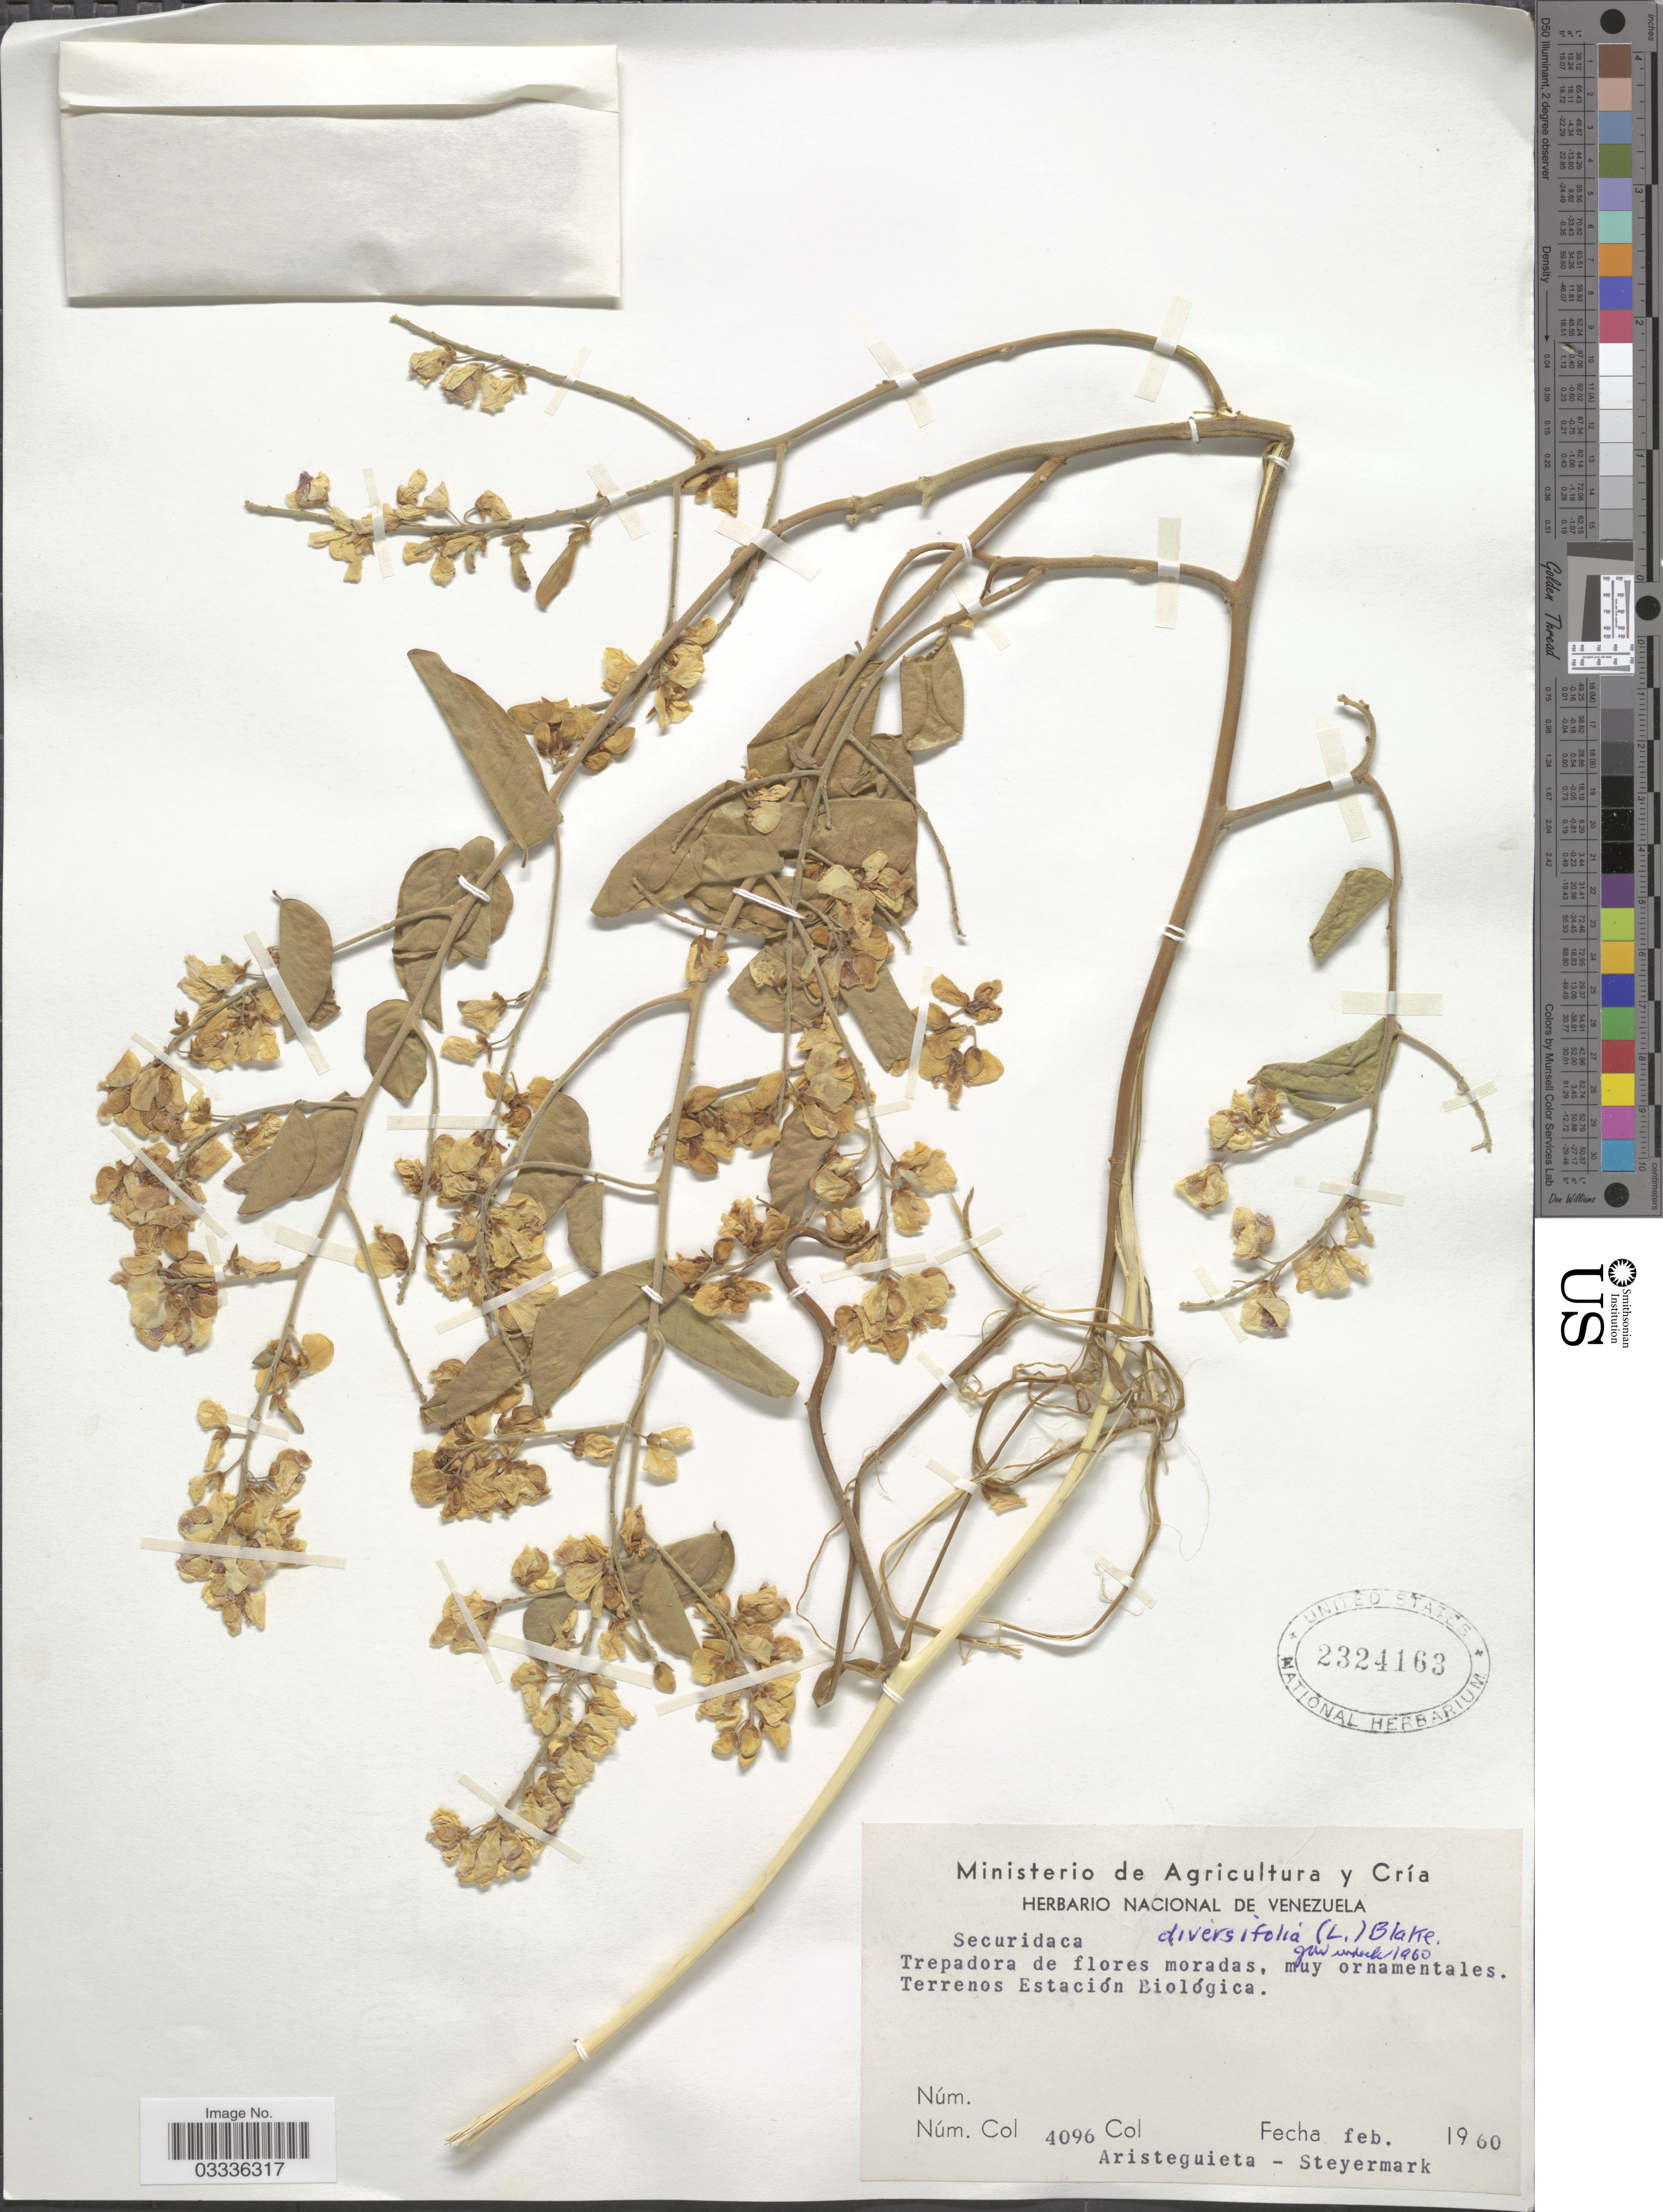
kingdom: Plantae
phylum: Tracheophyta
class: Magnoliopsida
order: Fabales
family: Polygalaceae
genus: Securidaca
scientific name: Securidaca diversifolia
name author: (L.) S.F. Blake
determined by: Wurdack, John J., (US), US (UNITED STATES)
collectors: -. Aristeguieta & Steyermark, --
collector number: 4096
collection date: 1960-02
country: Venezuela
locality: Terrenos Estación Biológica.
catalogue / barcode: US 2324163